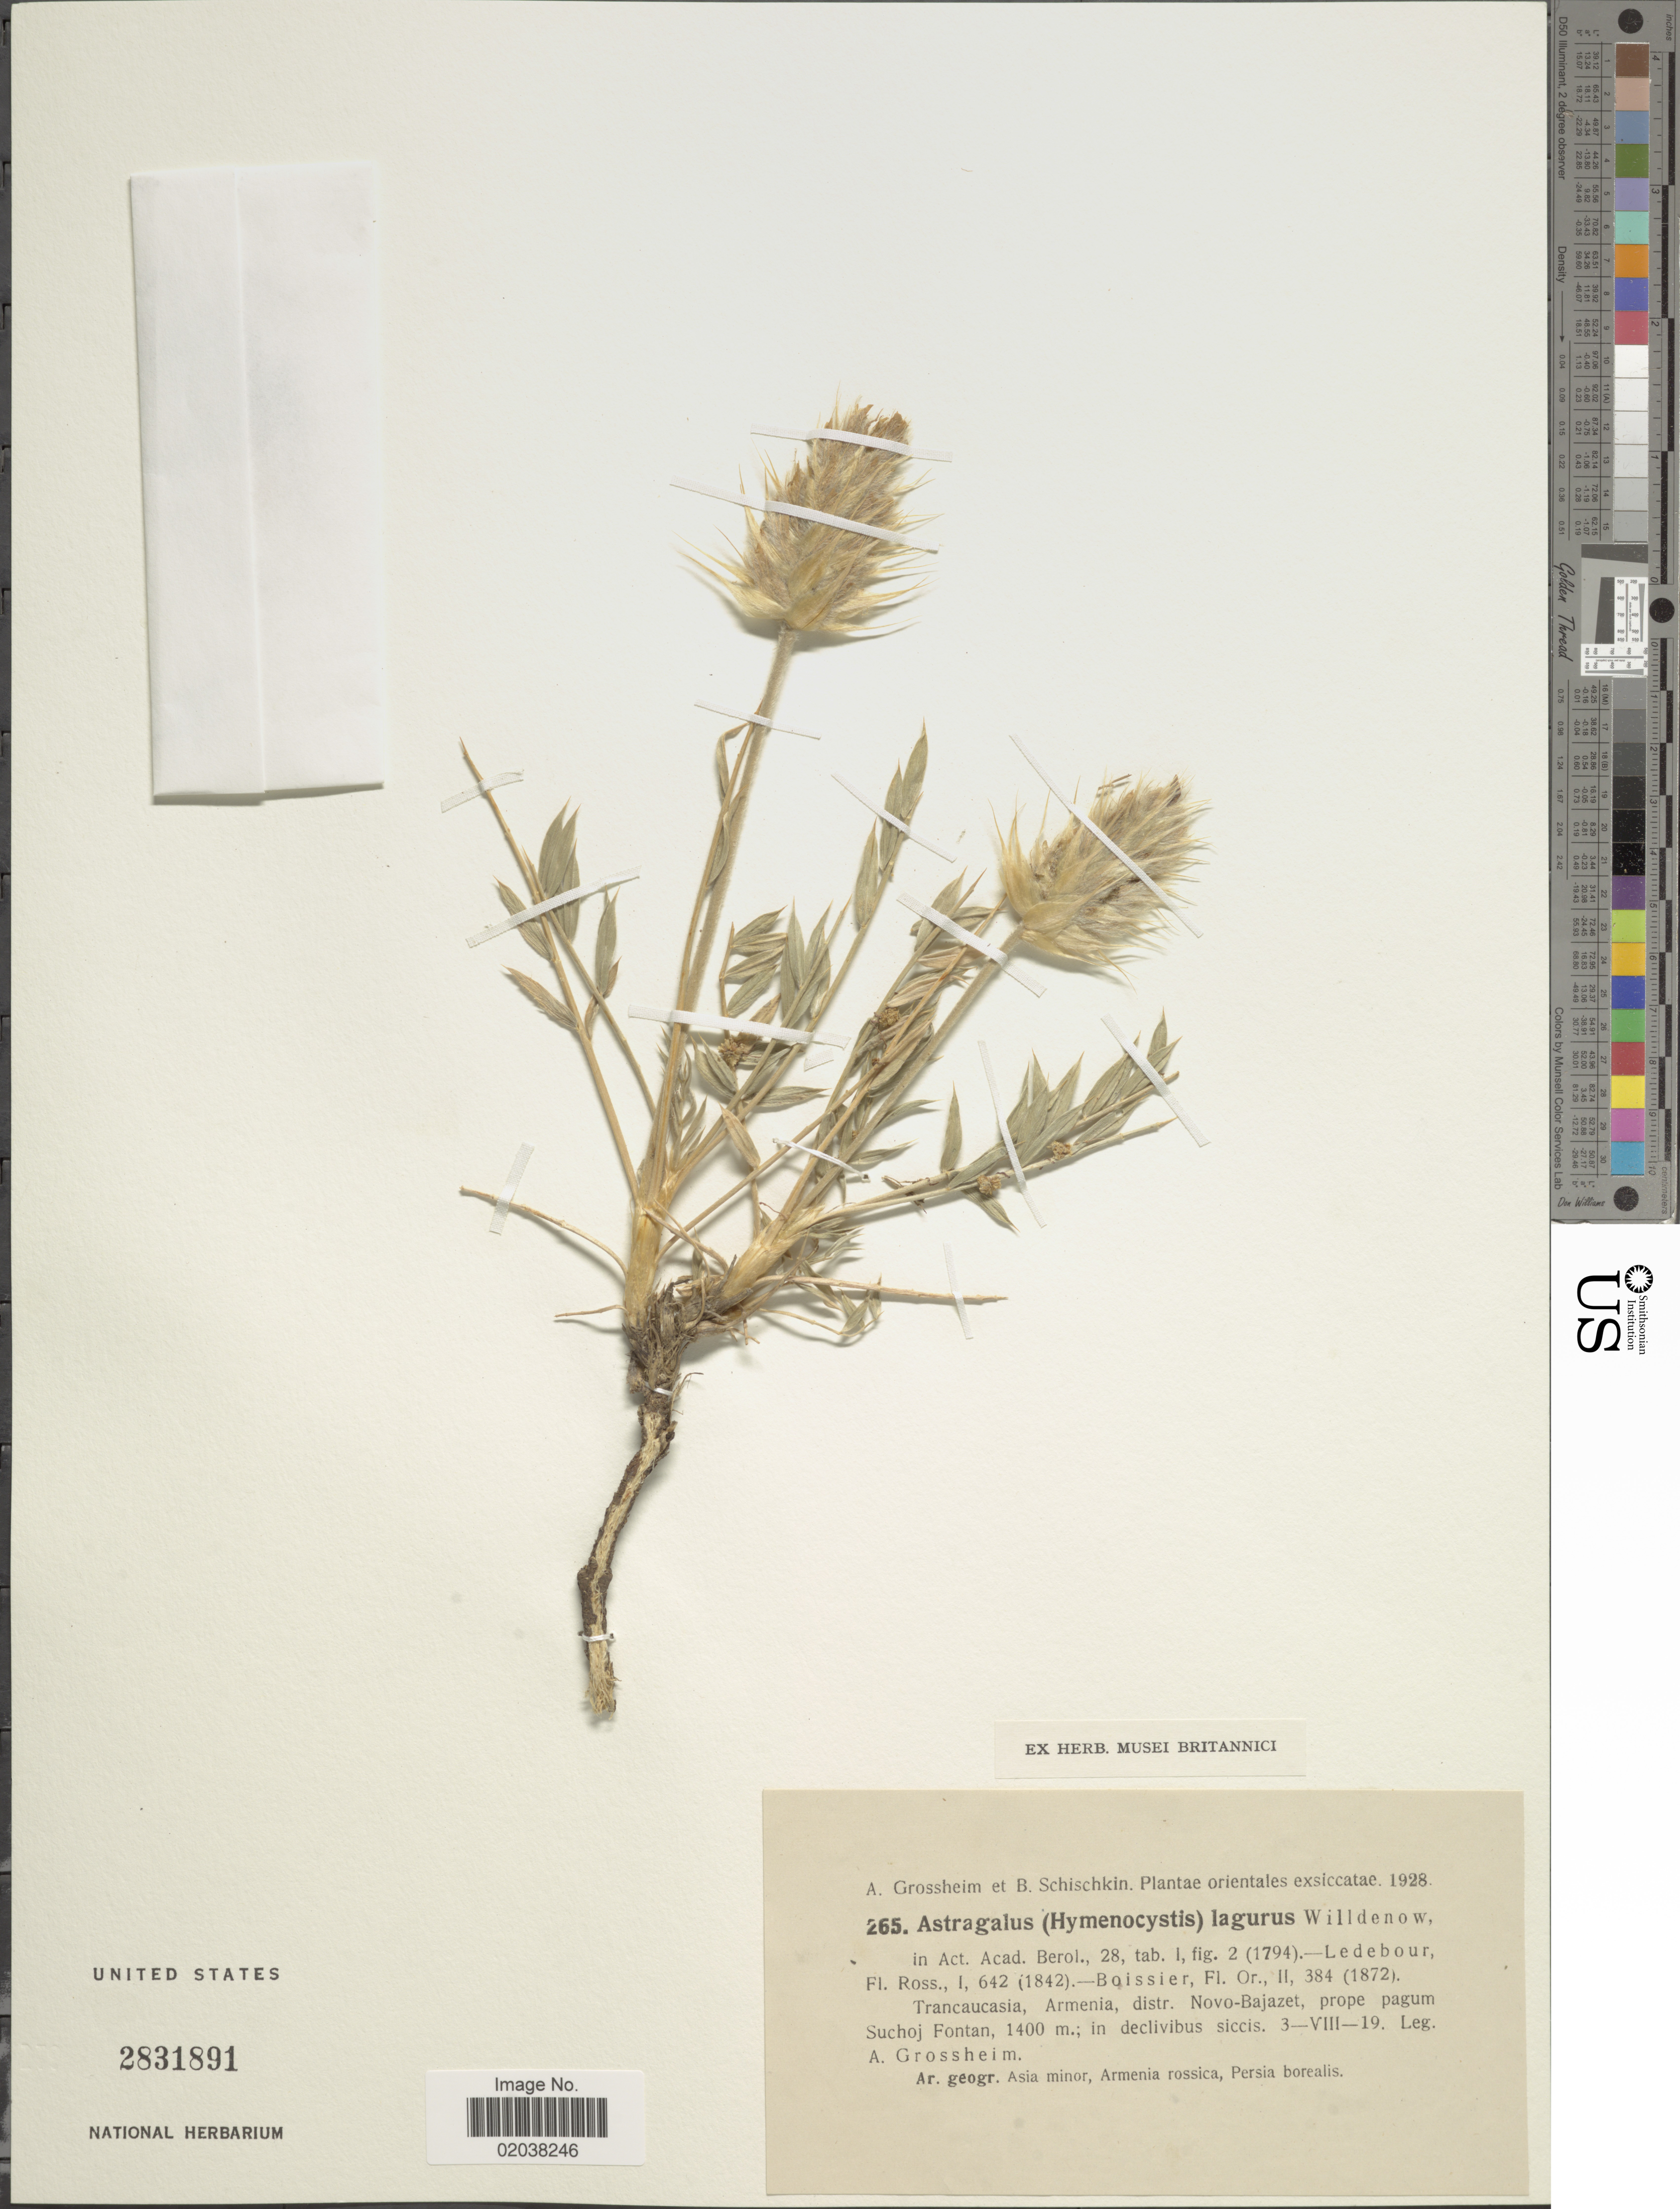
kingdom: Plantae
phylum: Tracheophyta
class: Magnoliopsida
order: Fabales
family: Fabaceae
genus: Astragalus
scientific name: Astragalus lagopoides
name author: Lam.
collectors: A. Grossheim & B. Schischkin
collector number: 265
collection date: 1928-08-03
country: Armenia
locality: Trancaucasia, distr. Novo-Bajazet, prope pagum Suchoj Fontan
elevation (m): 1400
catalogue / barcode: US 2831891